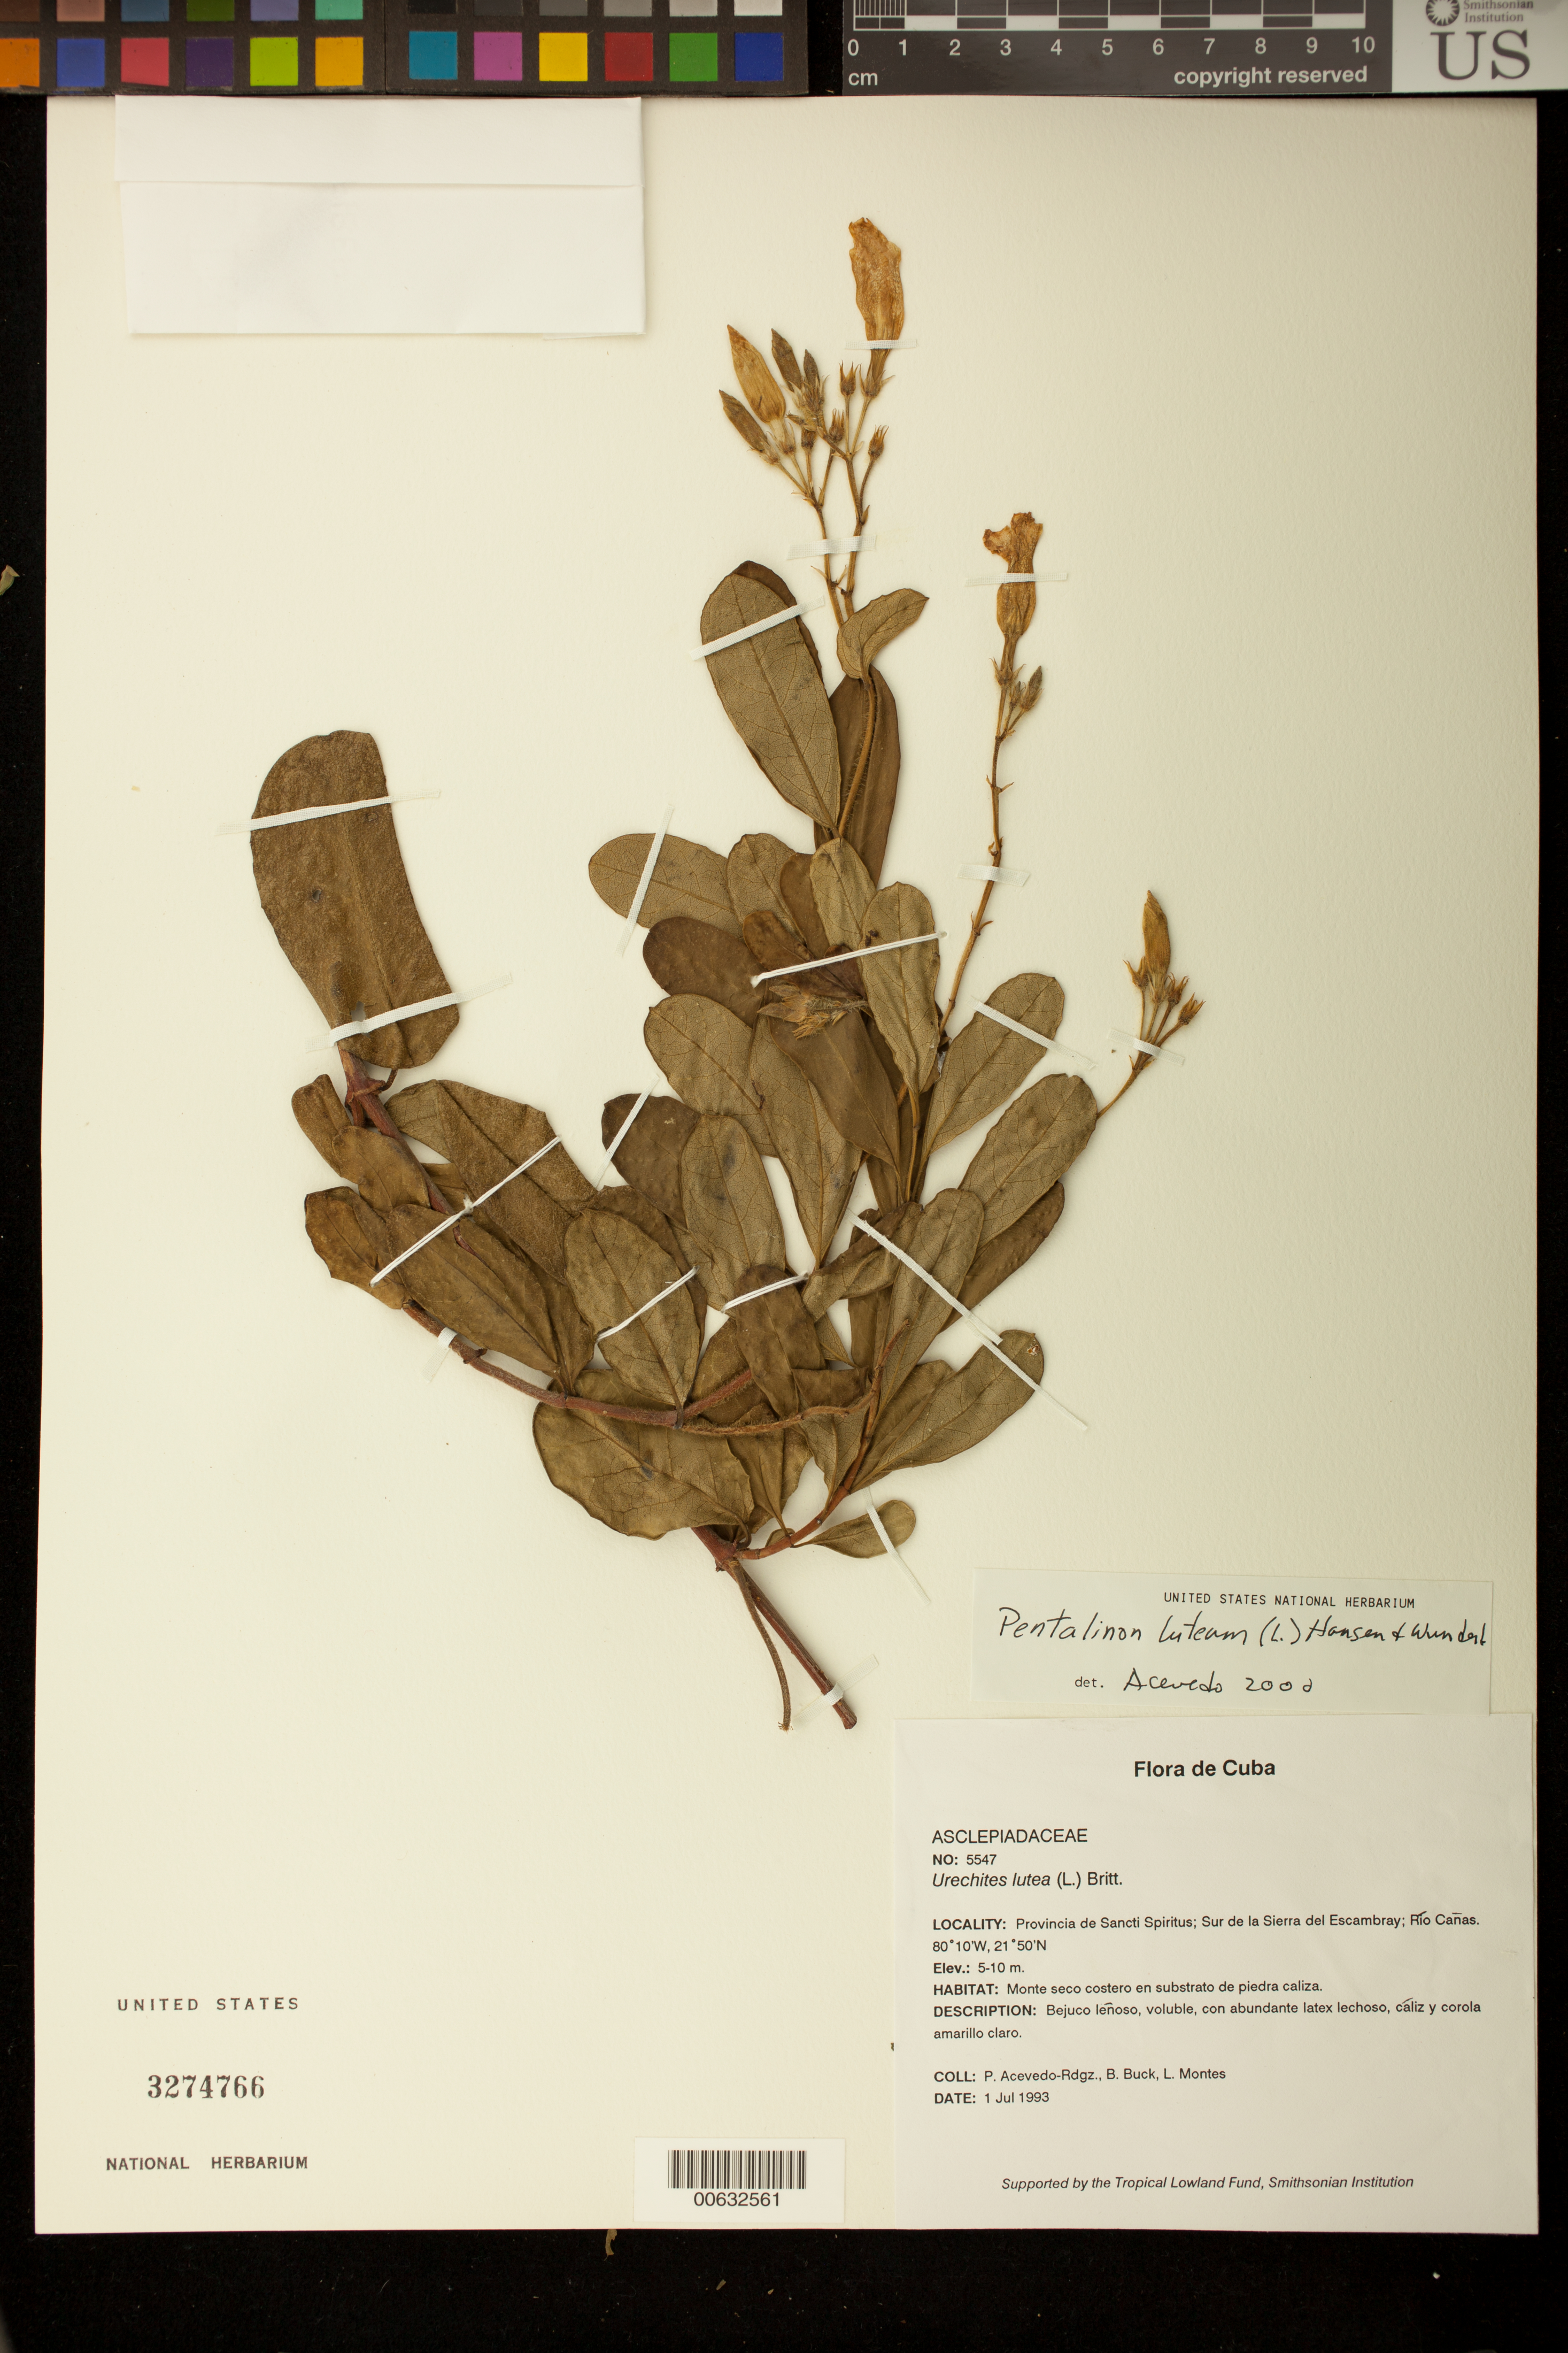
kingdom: Plantae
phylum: Tracheophyta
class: Magnoliopsida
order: Gentianales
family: Apocynaceae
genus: Pentalinon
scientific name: Pentalinon luteum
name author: (L.) B.F. Hansen & Wunderlin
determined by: Acevedo-Rodríguez, P., (BOT), Smithsonian Institution - National Museum of Natural History (UNITED STATES)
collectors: P. Acevedo-Rodr., B. Buck & L. Montes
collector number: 5547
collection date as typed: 01 Jul 1993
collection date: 1993-07-01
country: Cuba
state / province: Sancti Spiritus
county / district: Municipio de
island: Cuba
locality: Sur de la Sierra del Escambray; Río Canas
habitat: Monte seco costero en substrato de piedra caliza.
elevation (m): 5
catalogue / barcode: US 3274766